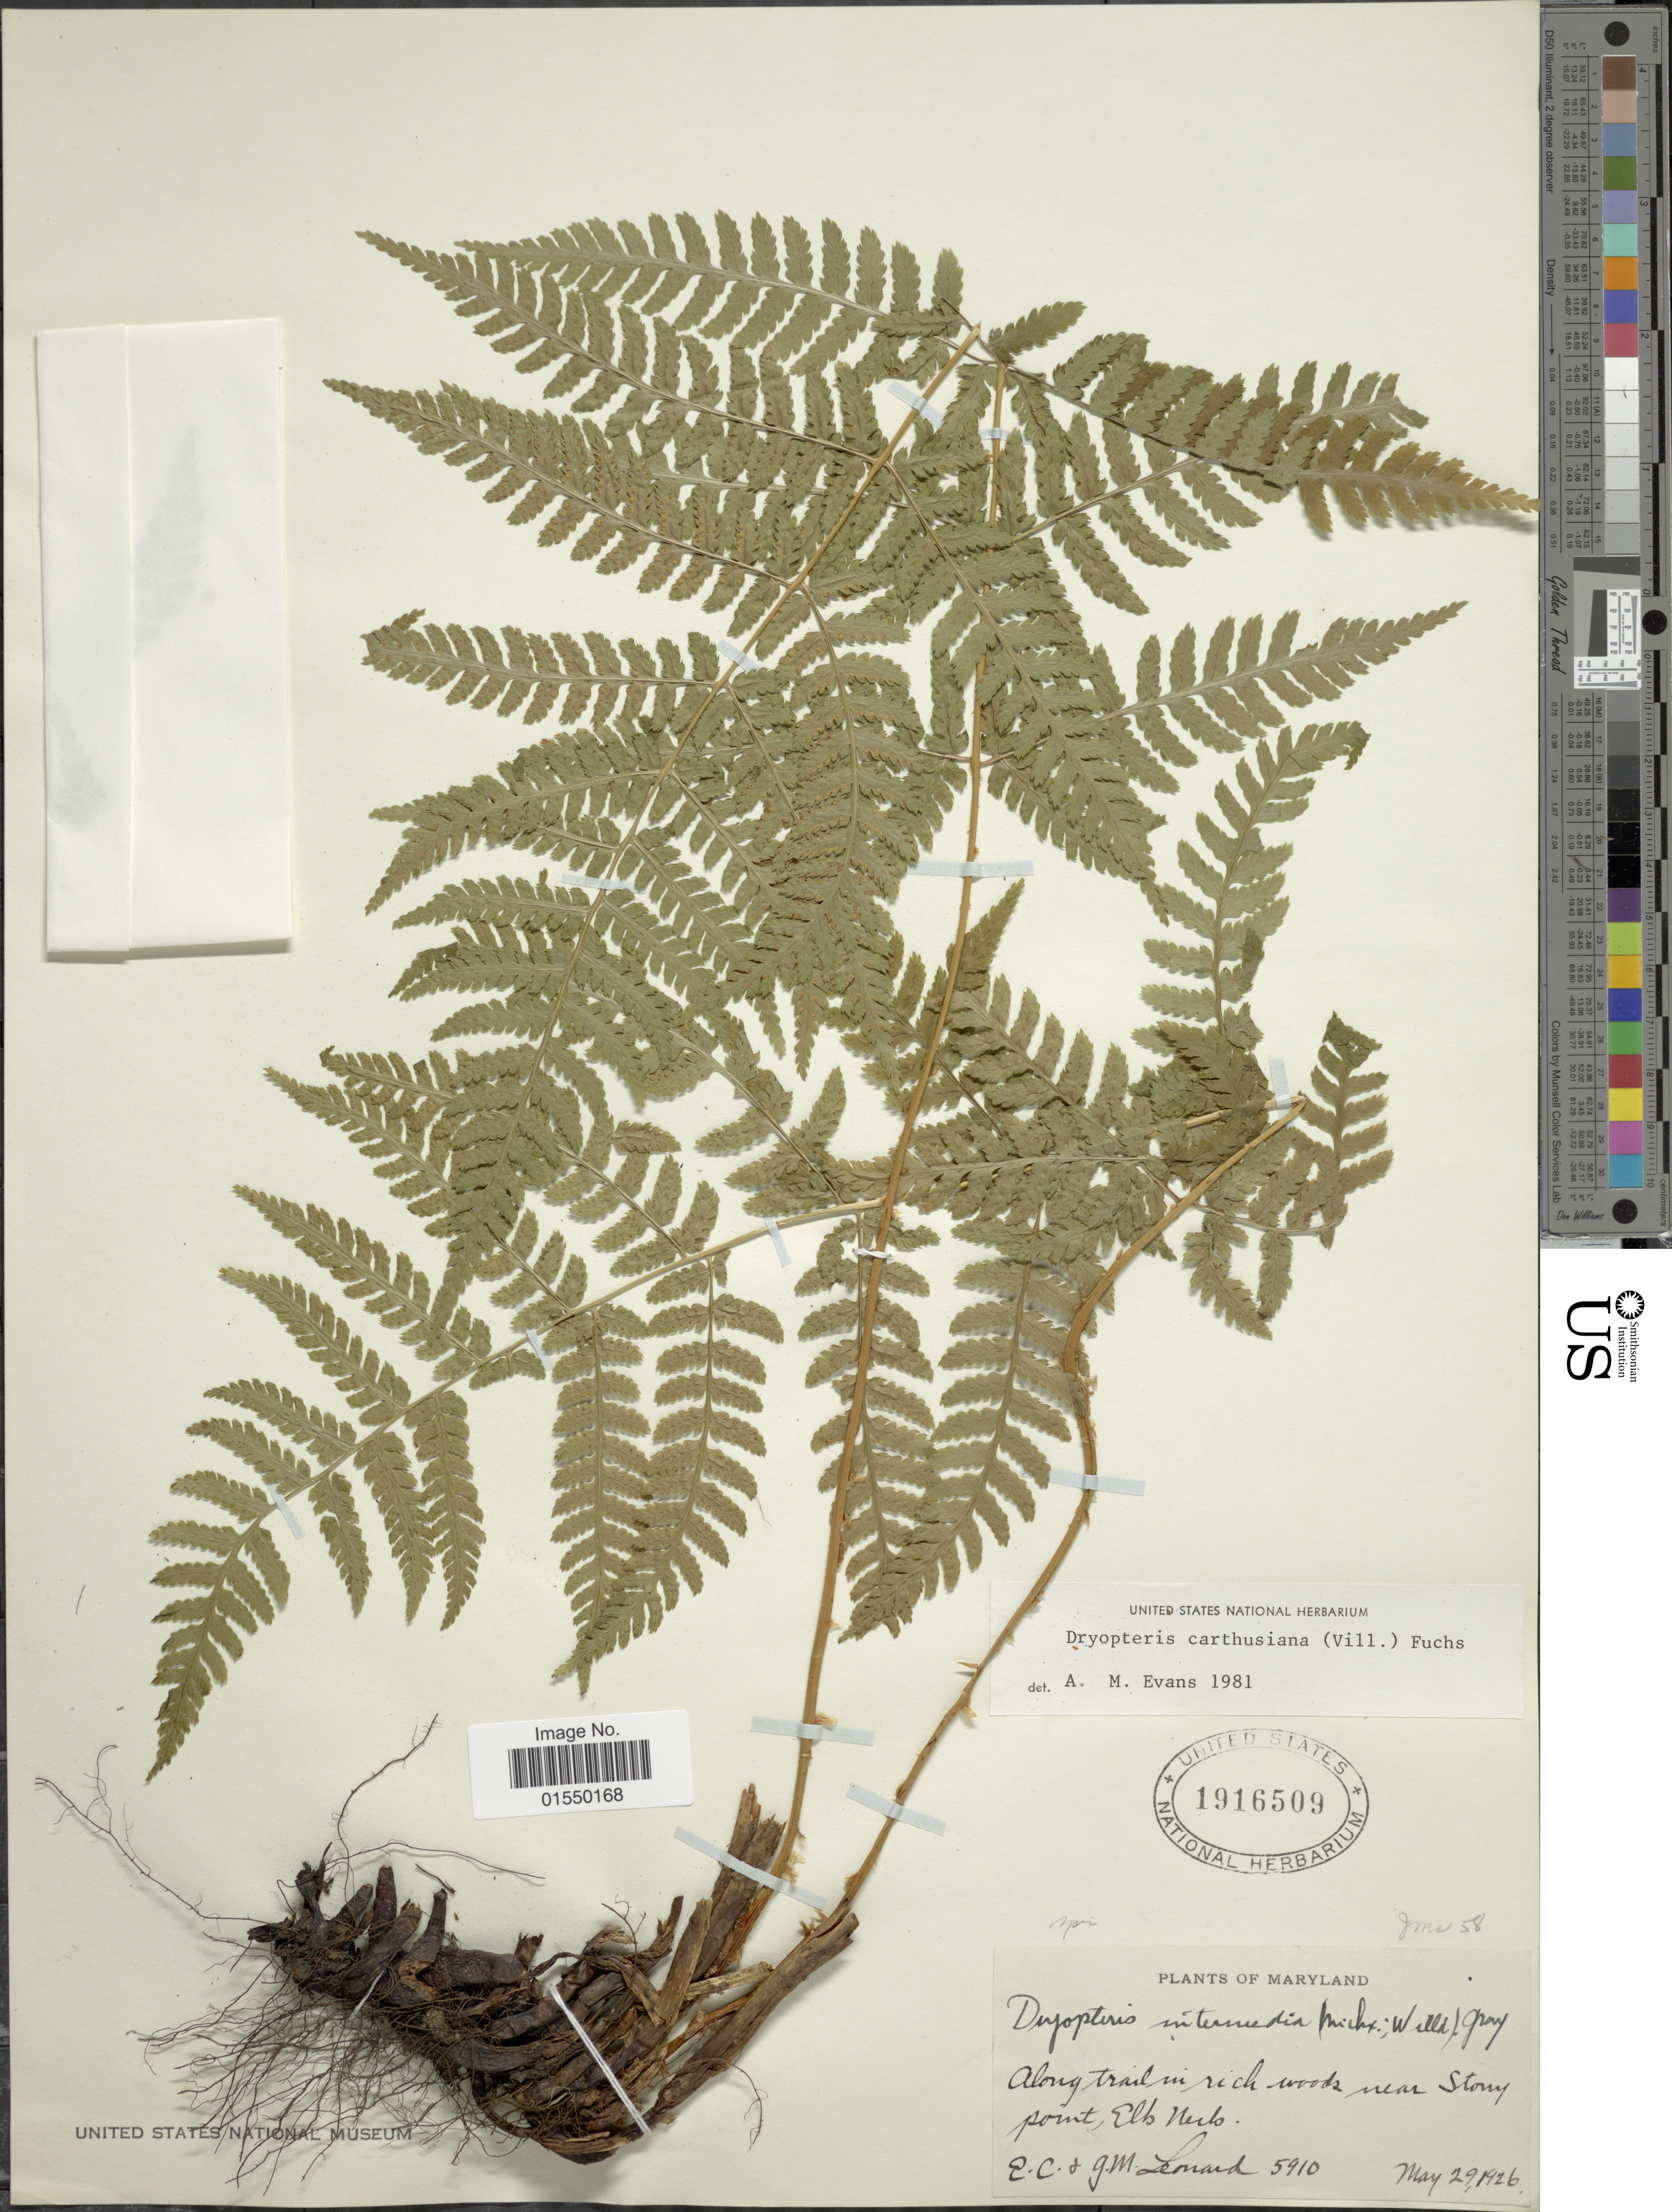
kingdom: Plantae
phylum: Tracheophyta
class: Polypodiopsida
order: Polypodiales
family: Dryopteridaceae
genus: Dryopteris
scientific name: Dryopteris carthusiana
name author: (Villars) H.P. Fuchs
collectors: E. C. Leonard & G. M. Leonard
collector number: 5910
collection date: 1926-05-29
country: United States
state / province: Maryland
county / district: Cecil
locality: Along trail in rich woods near Stony Point, Elk Neck.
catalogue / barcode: US 1916509